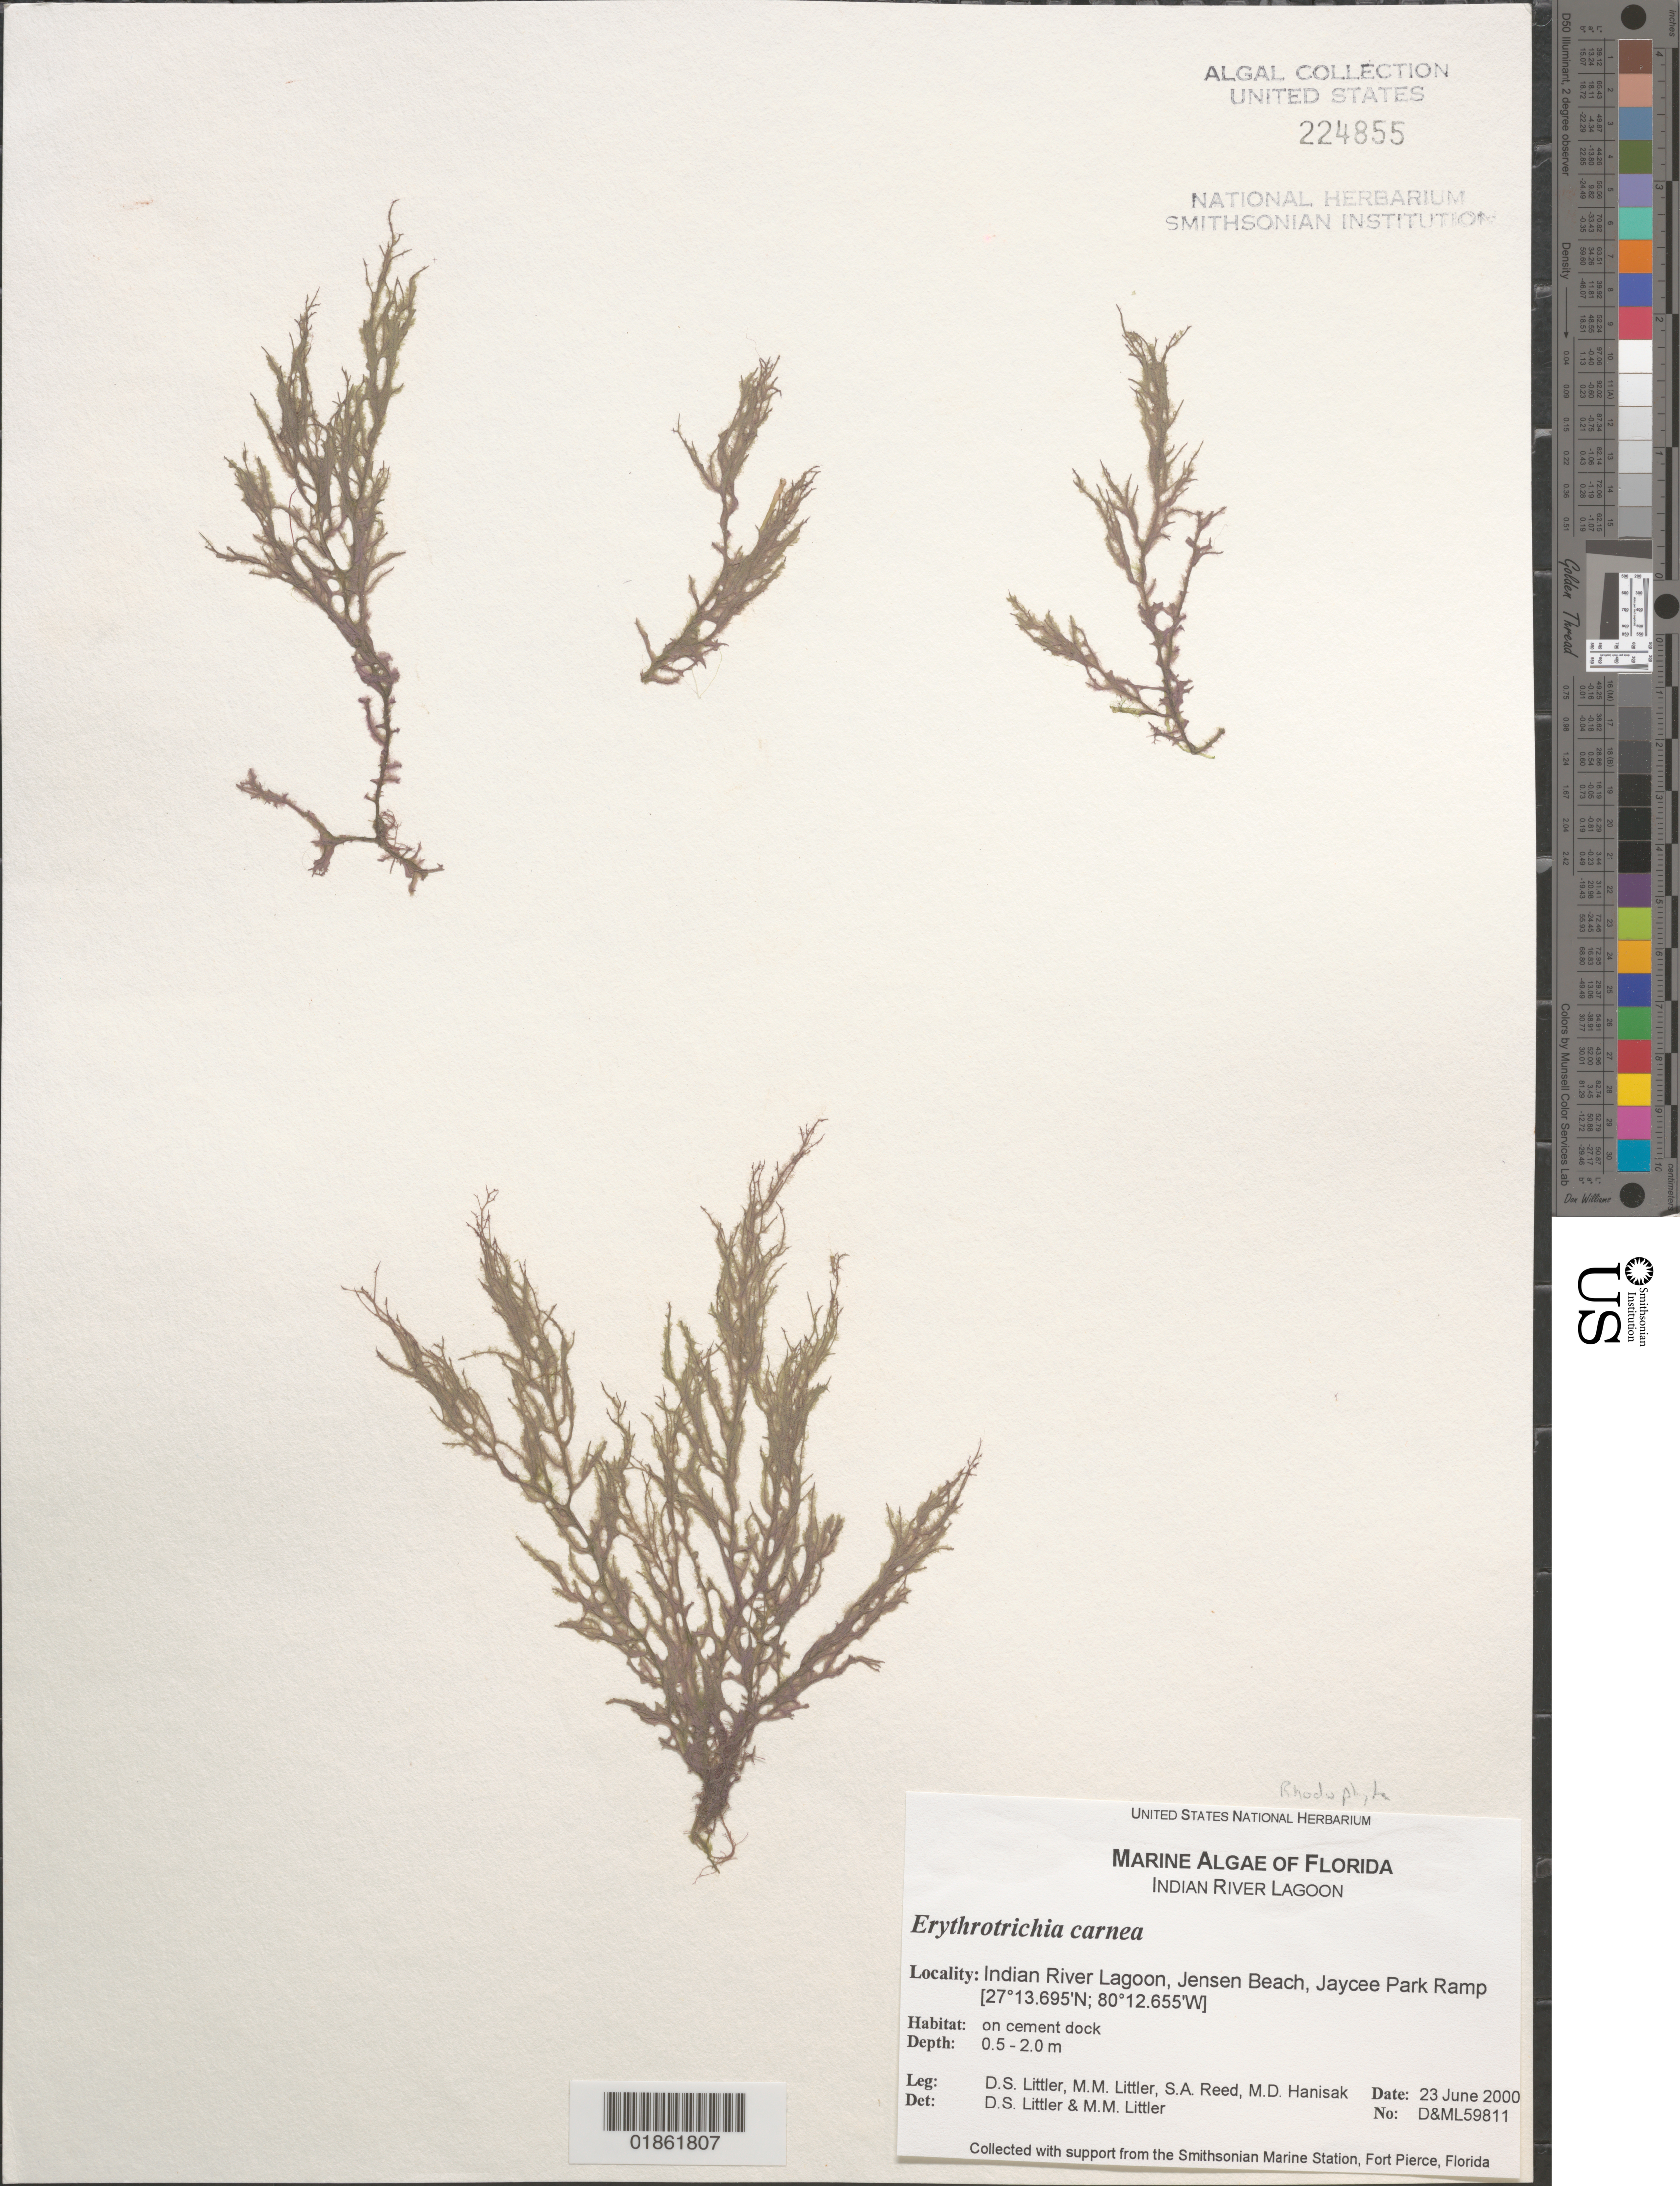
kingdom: Plantae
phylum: Rhodophyta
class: Florideophyceae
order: Gigartinales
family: Phyllophoraceae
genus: Erythrodermis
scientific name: Erythrodermis carnea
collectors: D. S. Littler & M. M. Littler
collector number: D&ML 59811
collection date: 2000-06-23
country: United States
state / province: Florida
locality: Stuart Causway. Boat ramp.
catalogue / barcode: US 224855